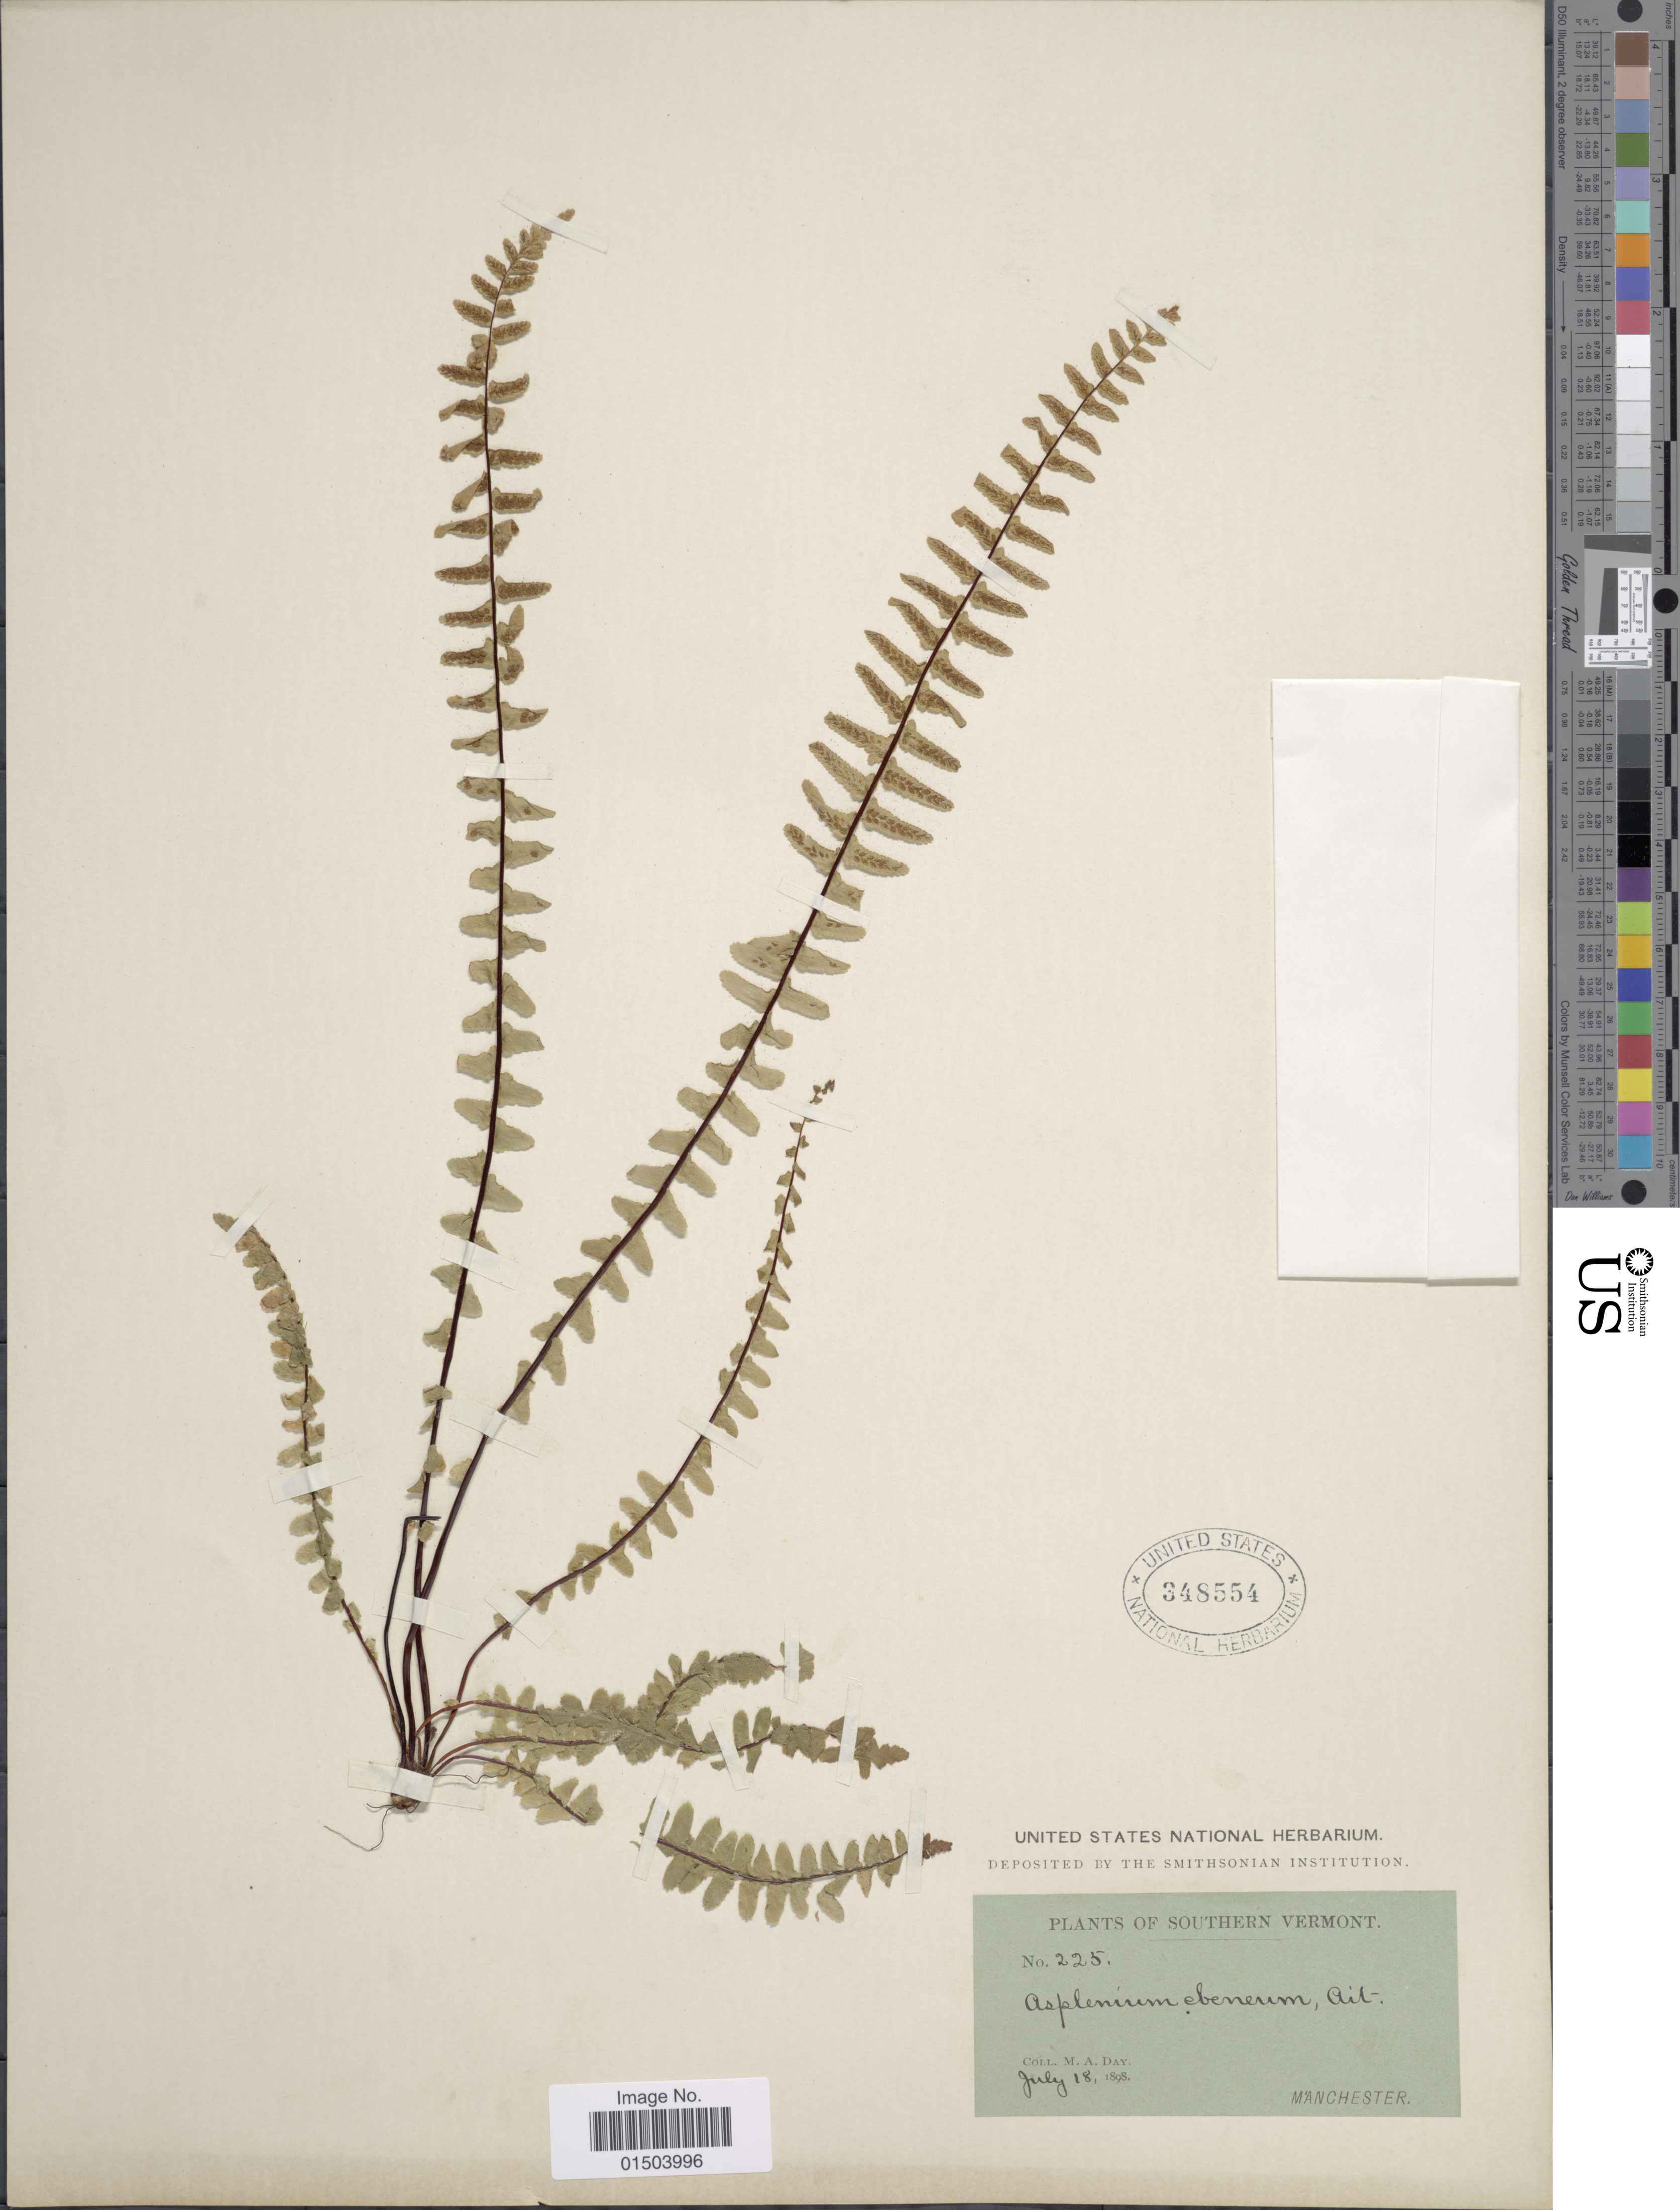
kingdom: Plantae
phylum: Tracheophyta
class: Polypodiopsida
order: Polypodiales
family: Aspleniaceae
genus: Asplenium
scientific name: Asplenium platyneuron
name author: (L.) Britton, Stearns & Poggenb.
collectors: M. Day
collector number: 225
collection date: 1898-07-18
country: United States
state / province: Vermont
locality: Southern Vermont.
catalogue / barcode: US 348554